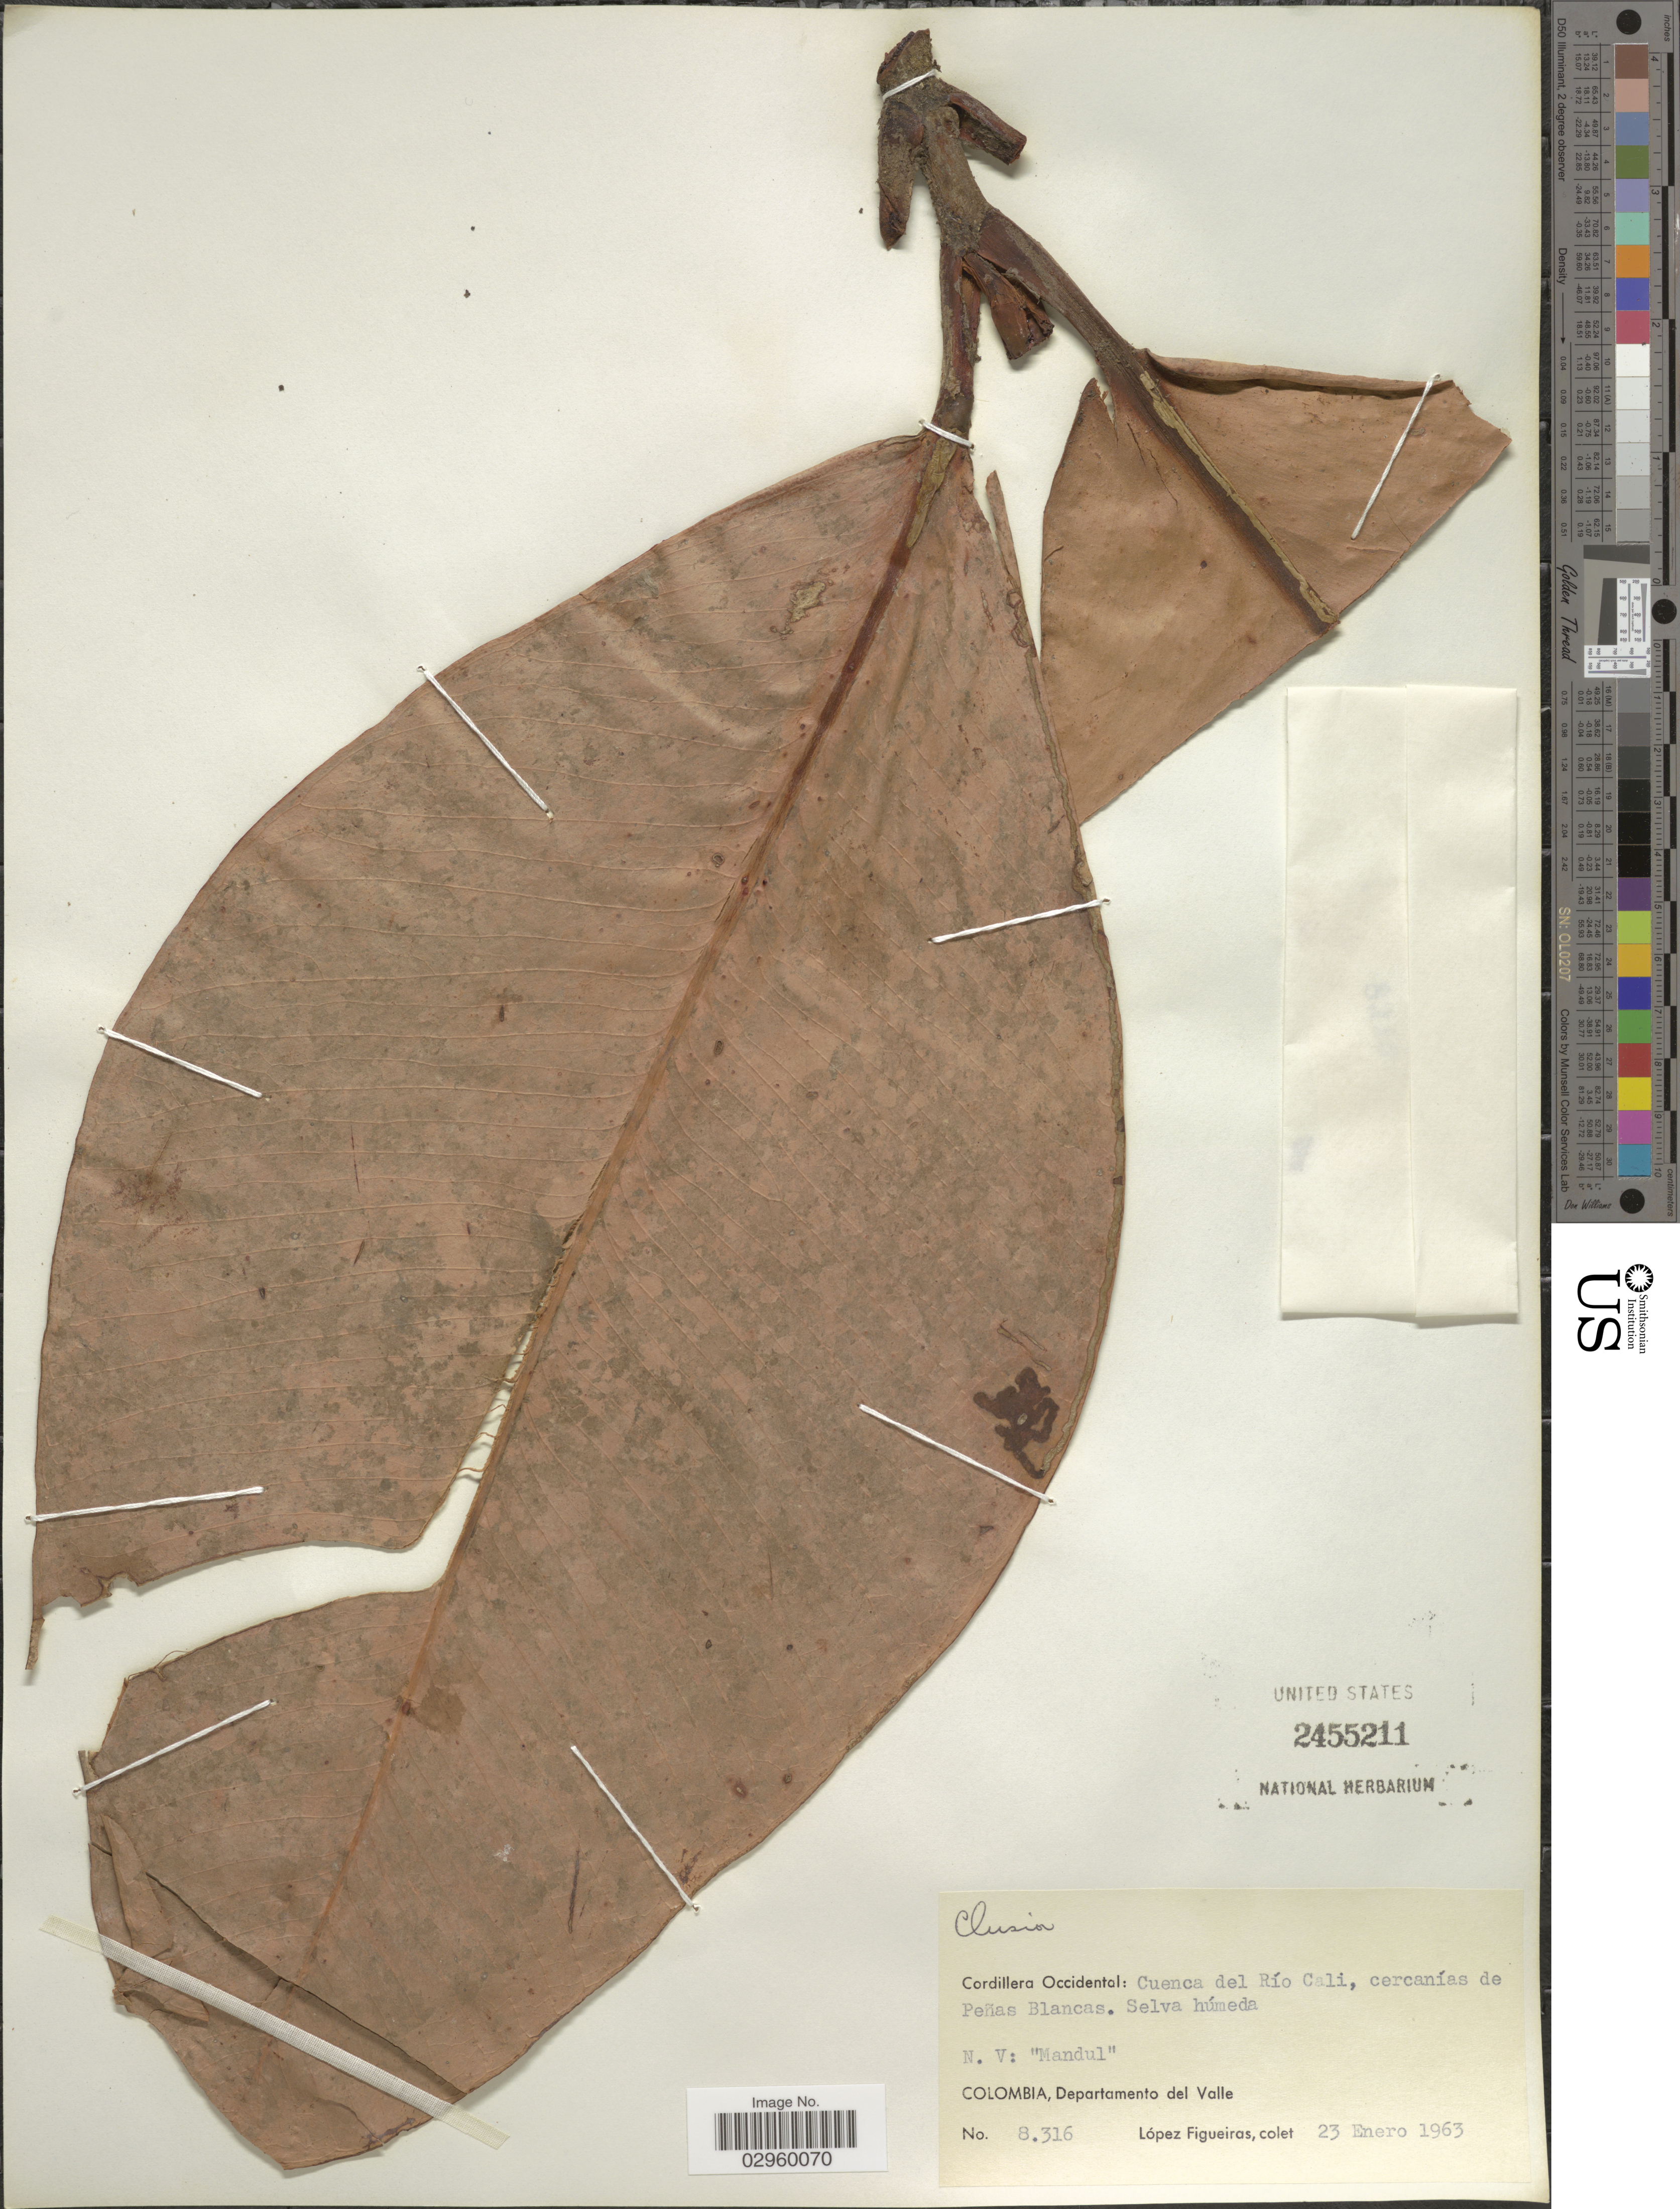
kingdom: Plantae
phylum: Tracheophyta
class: Magnoliopsida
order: Malpighiales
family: Clusiaceae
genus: Clusia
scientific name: Clusia sp.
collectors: M. López Figueiras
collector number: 8316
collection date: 1963-01-23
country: Colombia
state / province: Valle del Cauca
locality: Departamento del Valle, Cordillera Occidental: Cuenca del Río Cali, cercanías de Peñas Blancas.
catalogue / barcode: US 2455211